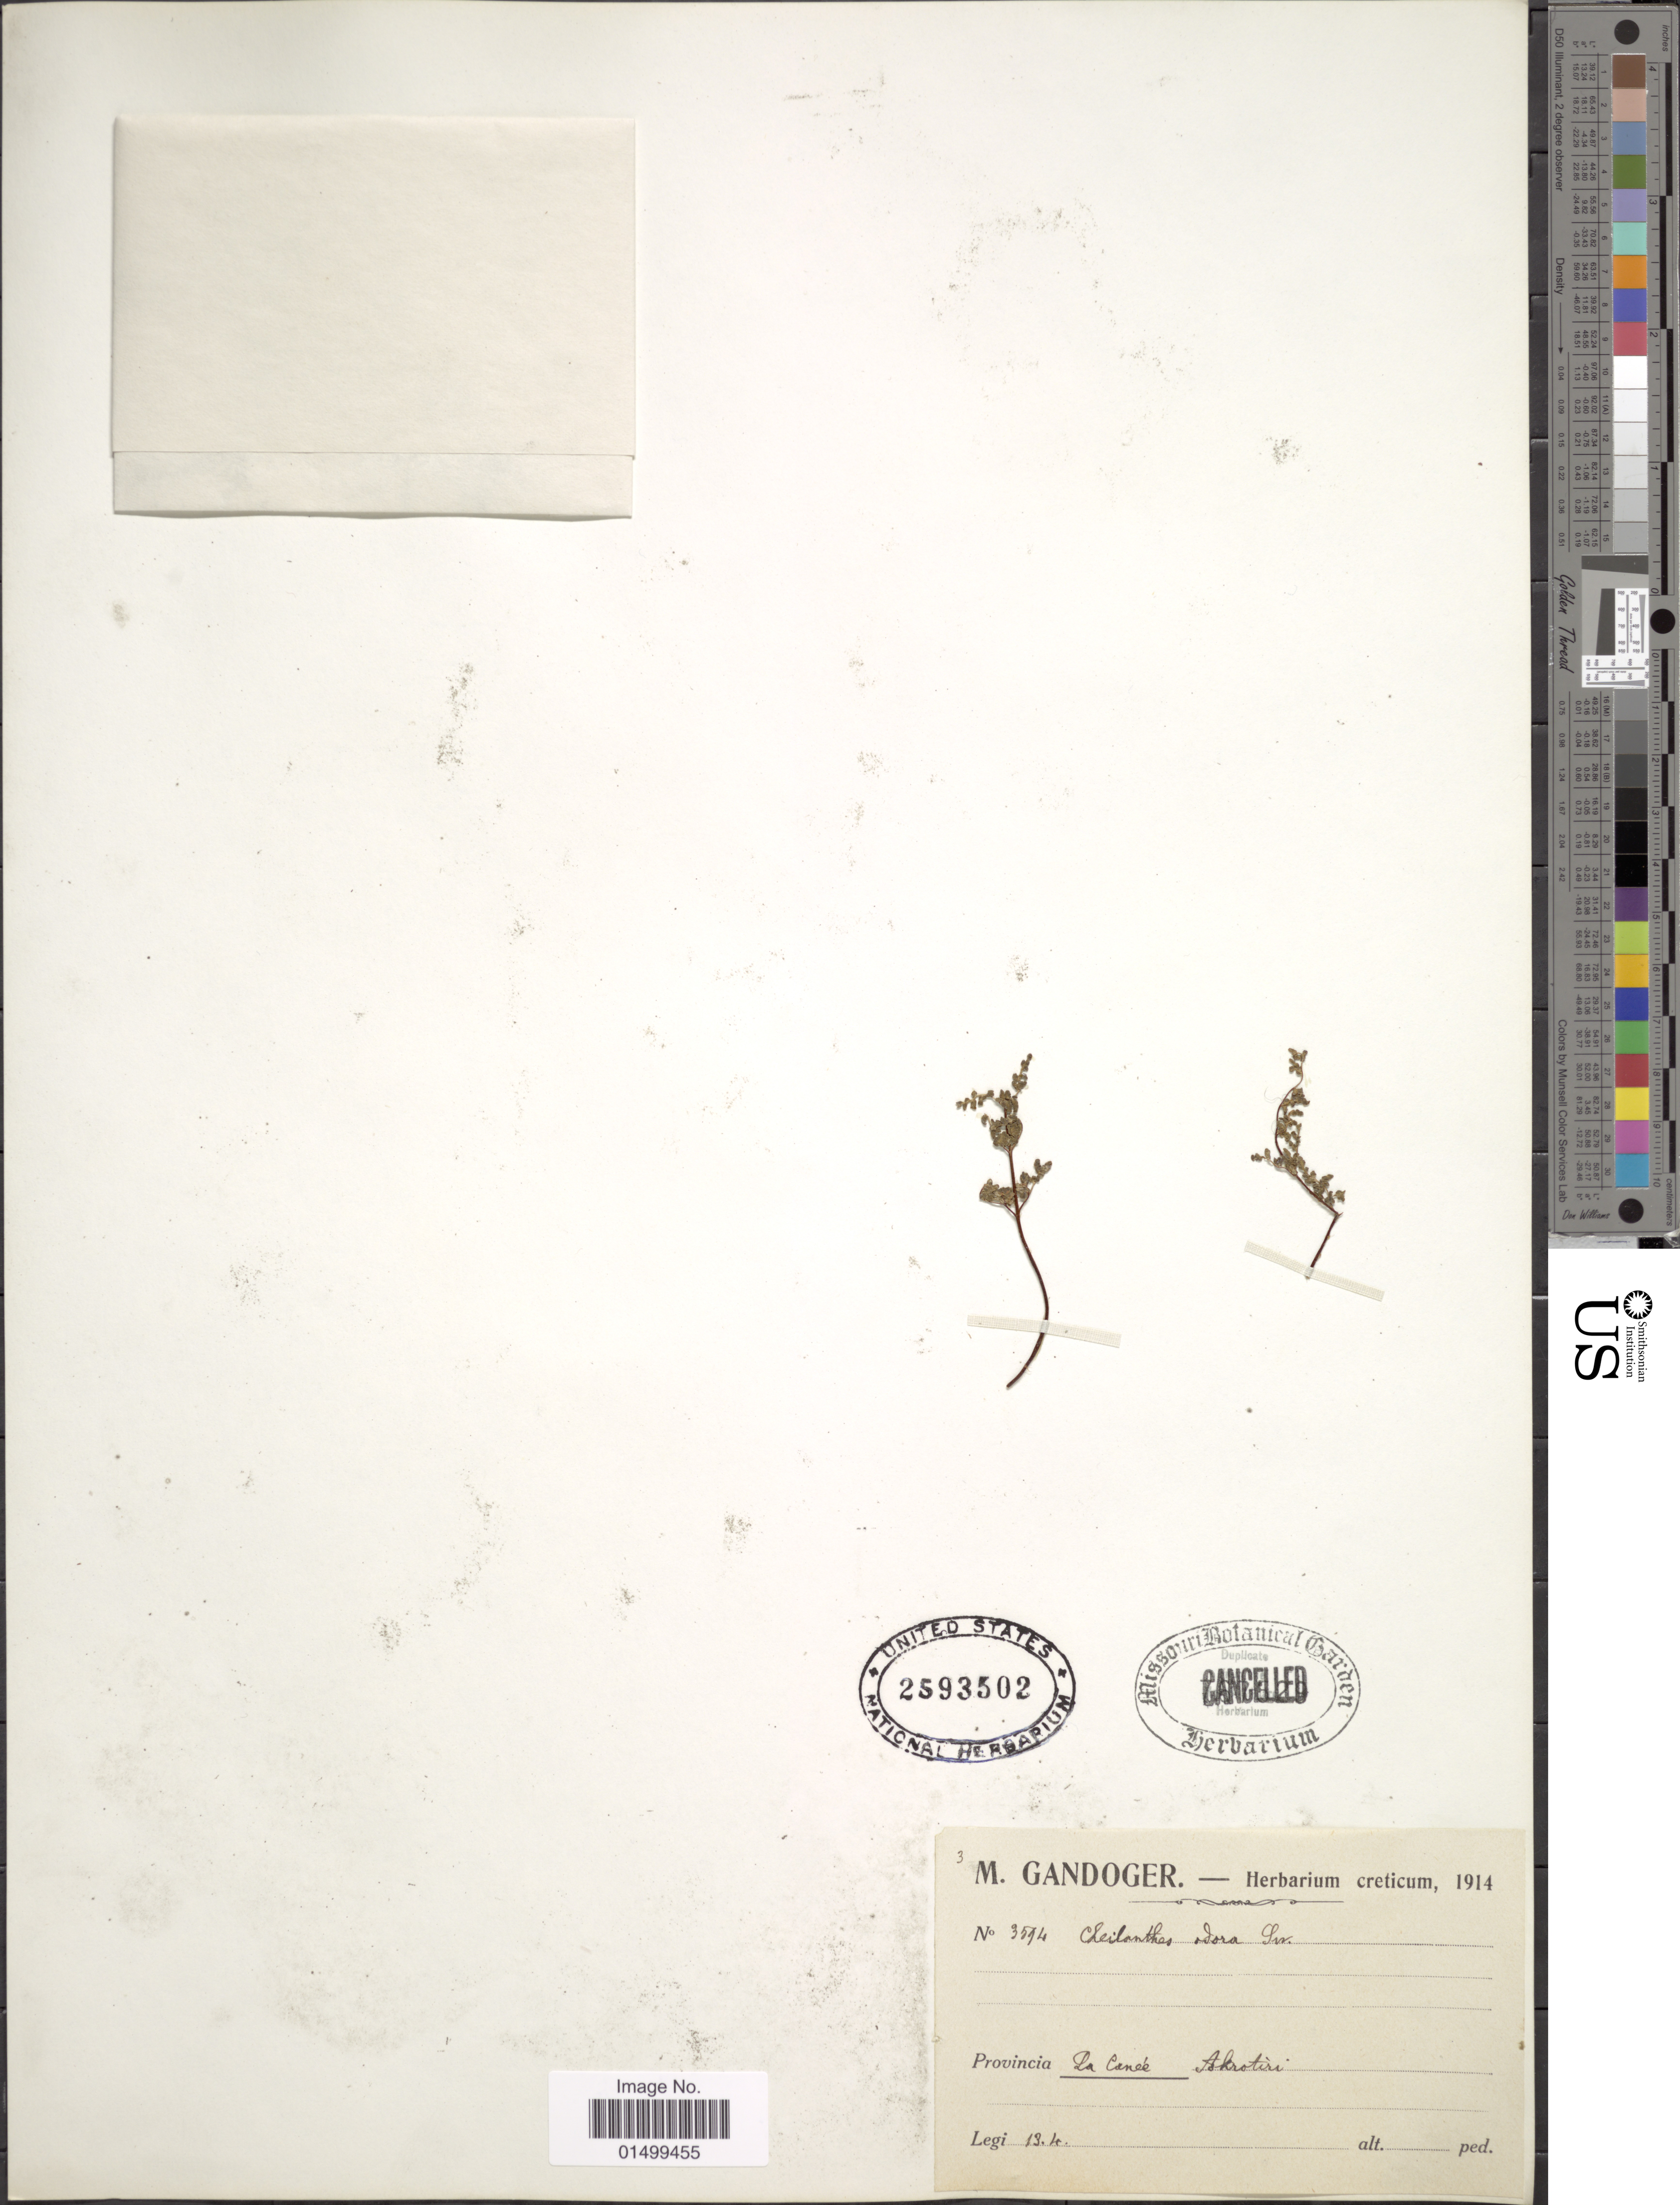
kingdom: Plantae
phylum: Tracheophyta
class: Polypodiopsida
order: Polypodiales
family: Pteridaceae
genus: Cheilanthes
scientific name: Cheilanthes pteridioides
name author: (Reichard) C. Chr.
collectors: M. Gandoger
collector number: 3594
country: Greece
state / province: Crete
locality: Provincia La Canee, Akrotiri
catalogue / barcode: US 2593502